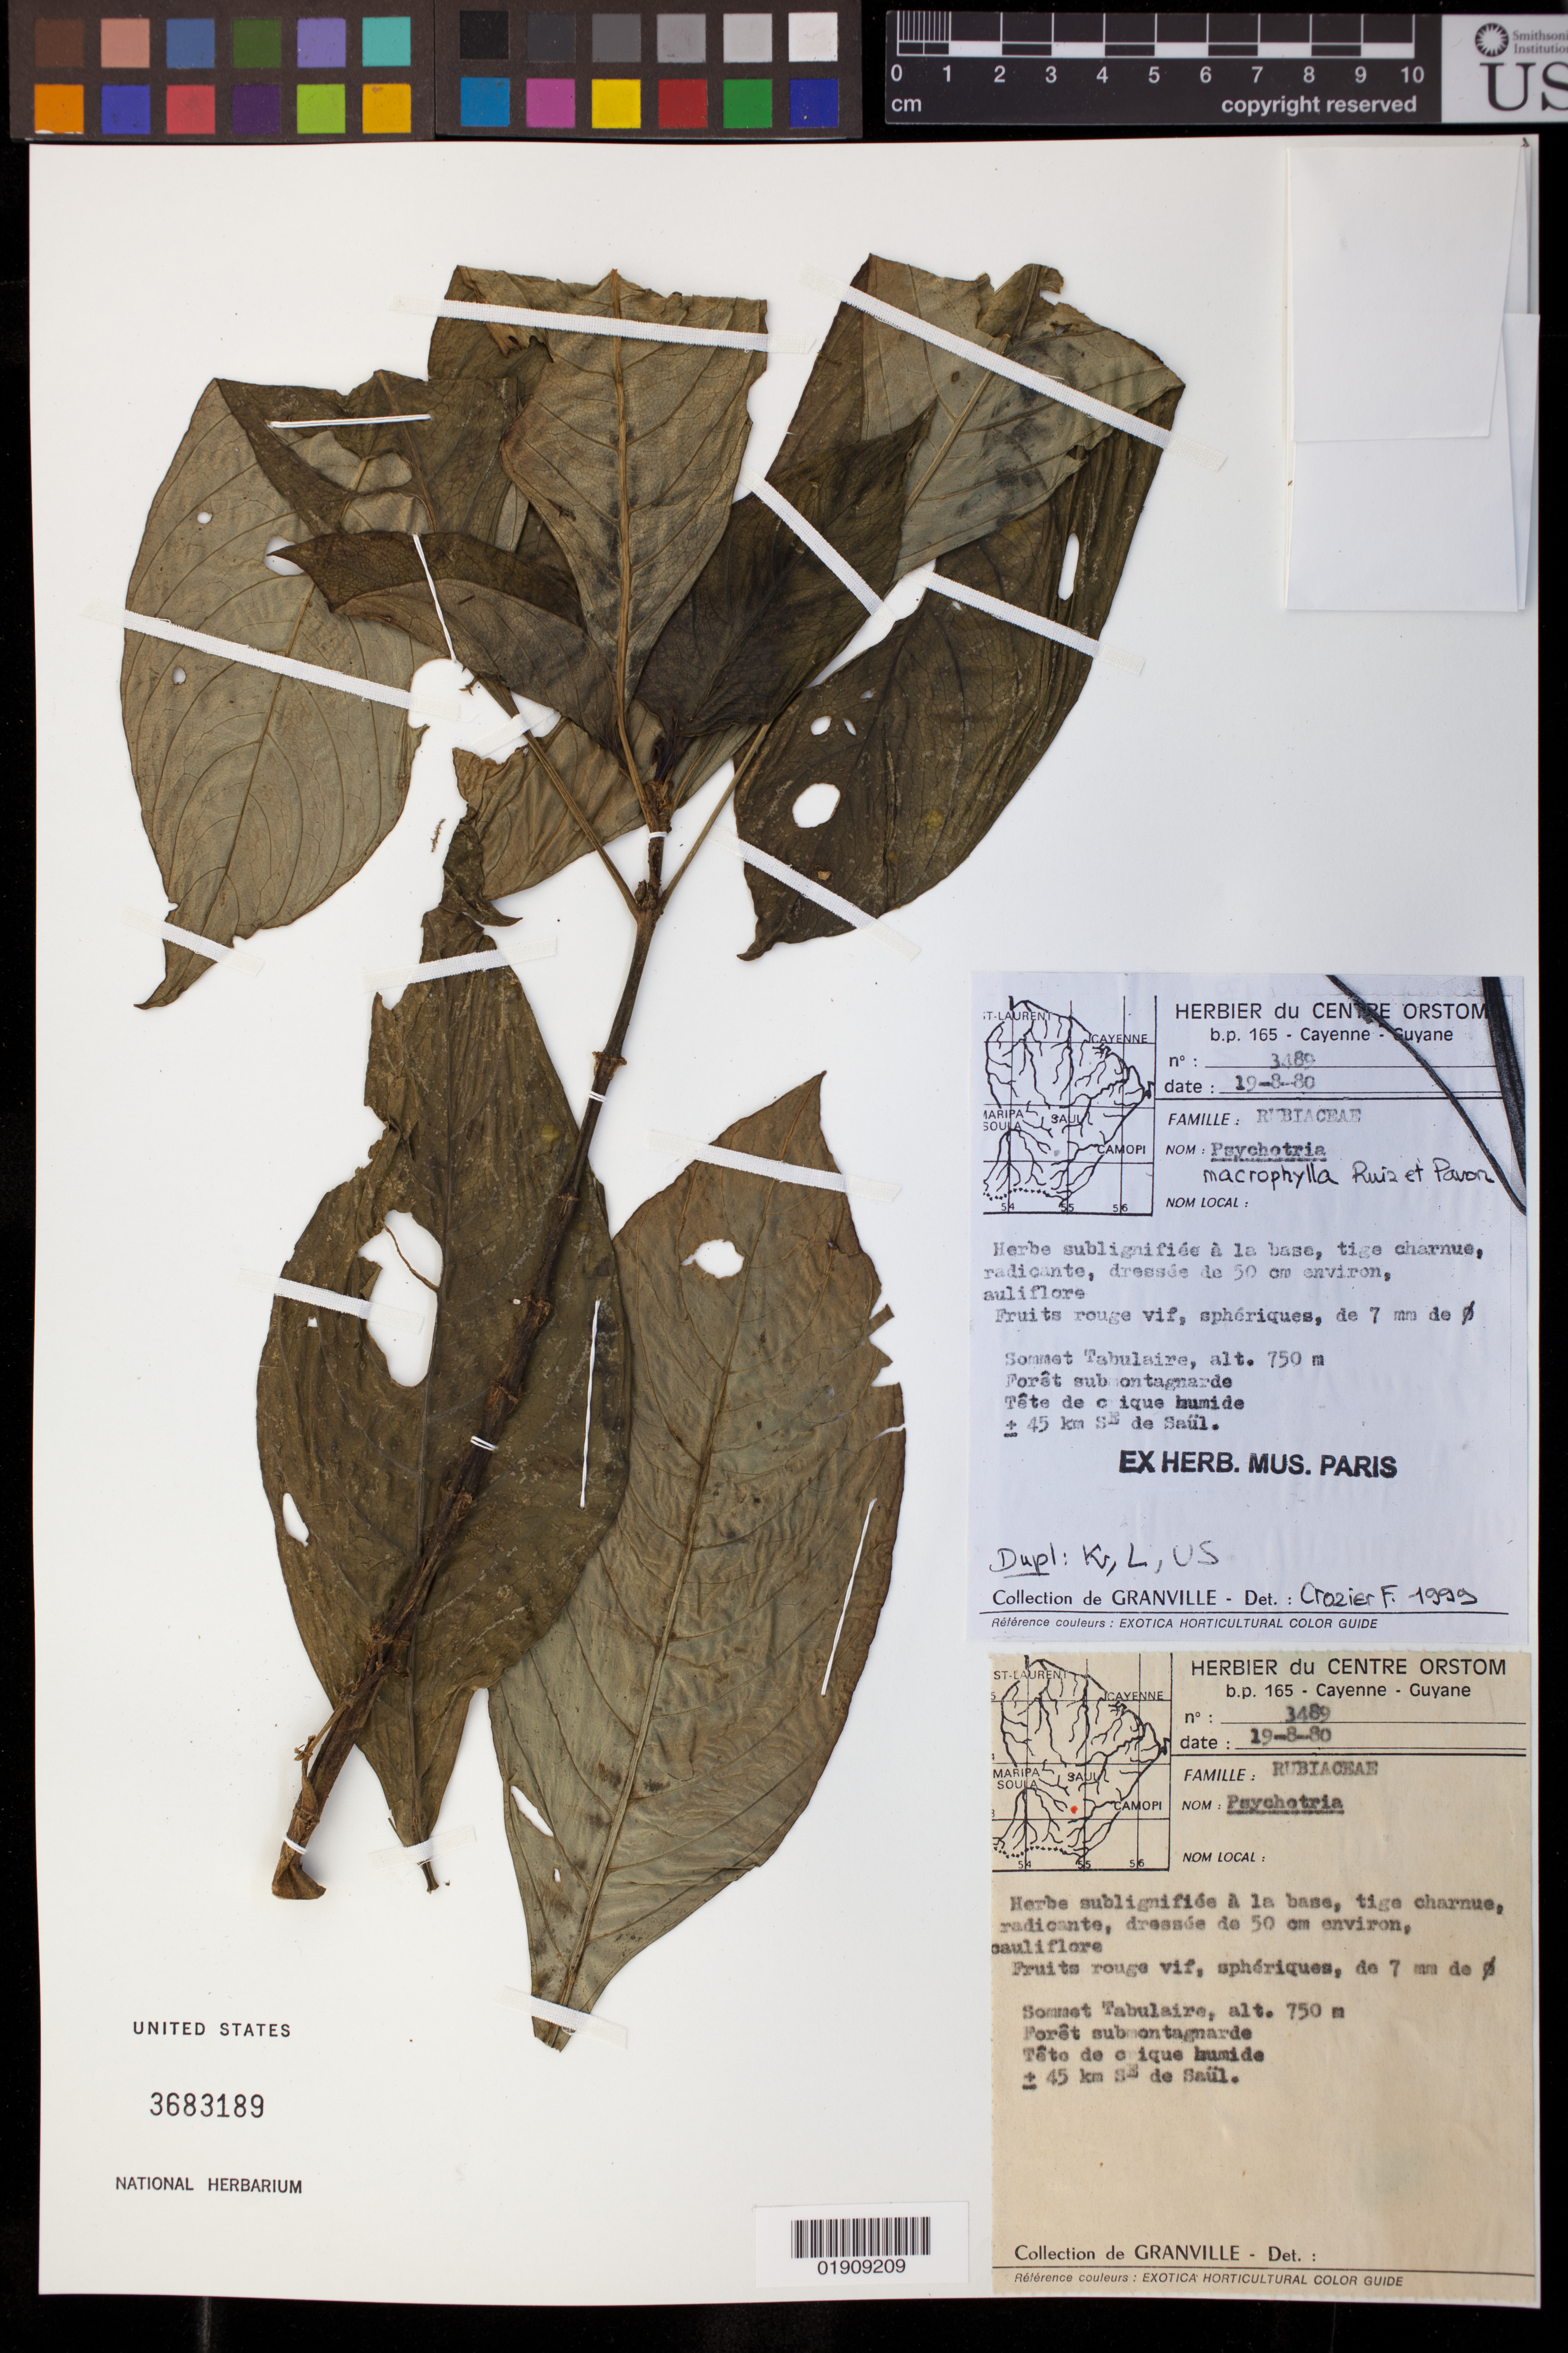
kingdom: Plantae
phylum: Tracheophyta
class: Magnoliopsida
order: Gentianales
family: Rubiaceae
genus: Notopleura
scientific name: Notopleura macrophylla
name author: (Ruiz & Pav.) C.M. Taylor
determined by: Strong, Mark T., (BOT), Smithsonian Institution - National Museum of Natural History (UNITED STATES)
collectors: J.-J. de Granville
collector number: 3489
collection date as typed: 19-Aug-80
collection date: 1980-08-19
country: French Guiana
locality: Sommet Tabulaire, ±45 km SE de Saül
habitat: Foret submontagnarde; teto de crique humide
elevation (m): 750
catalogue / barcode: US 3683189